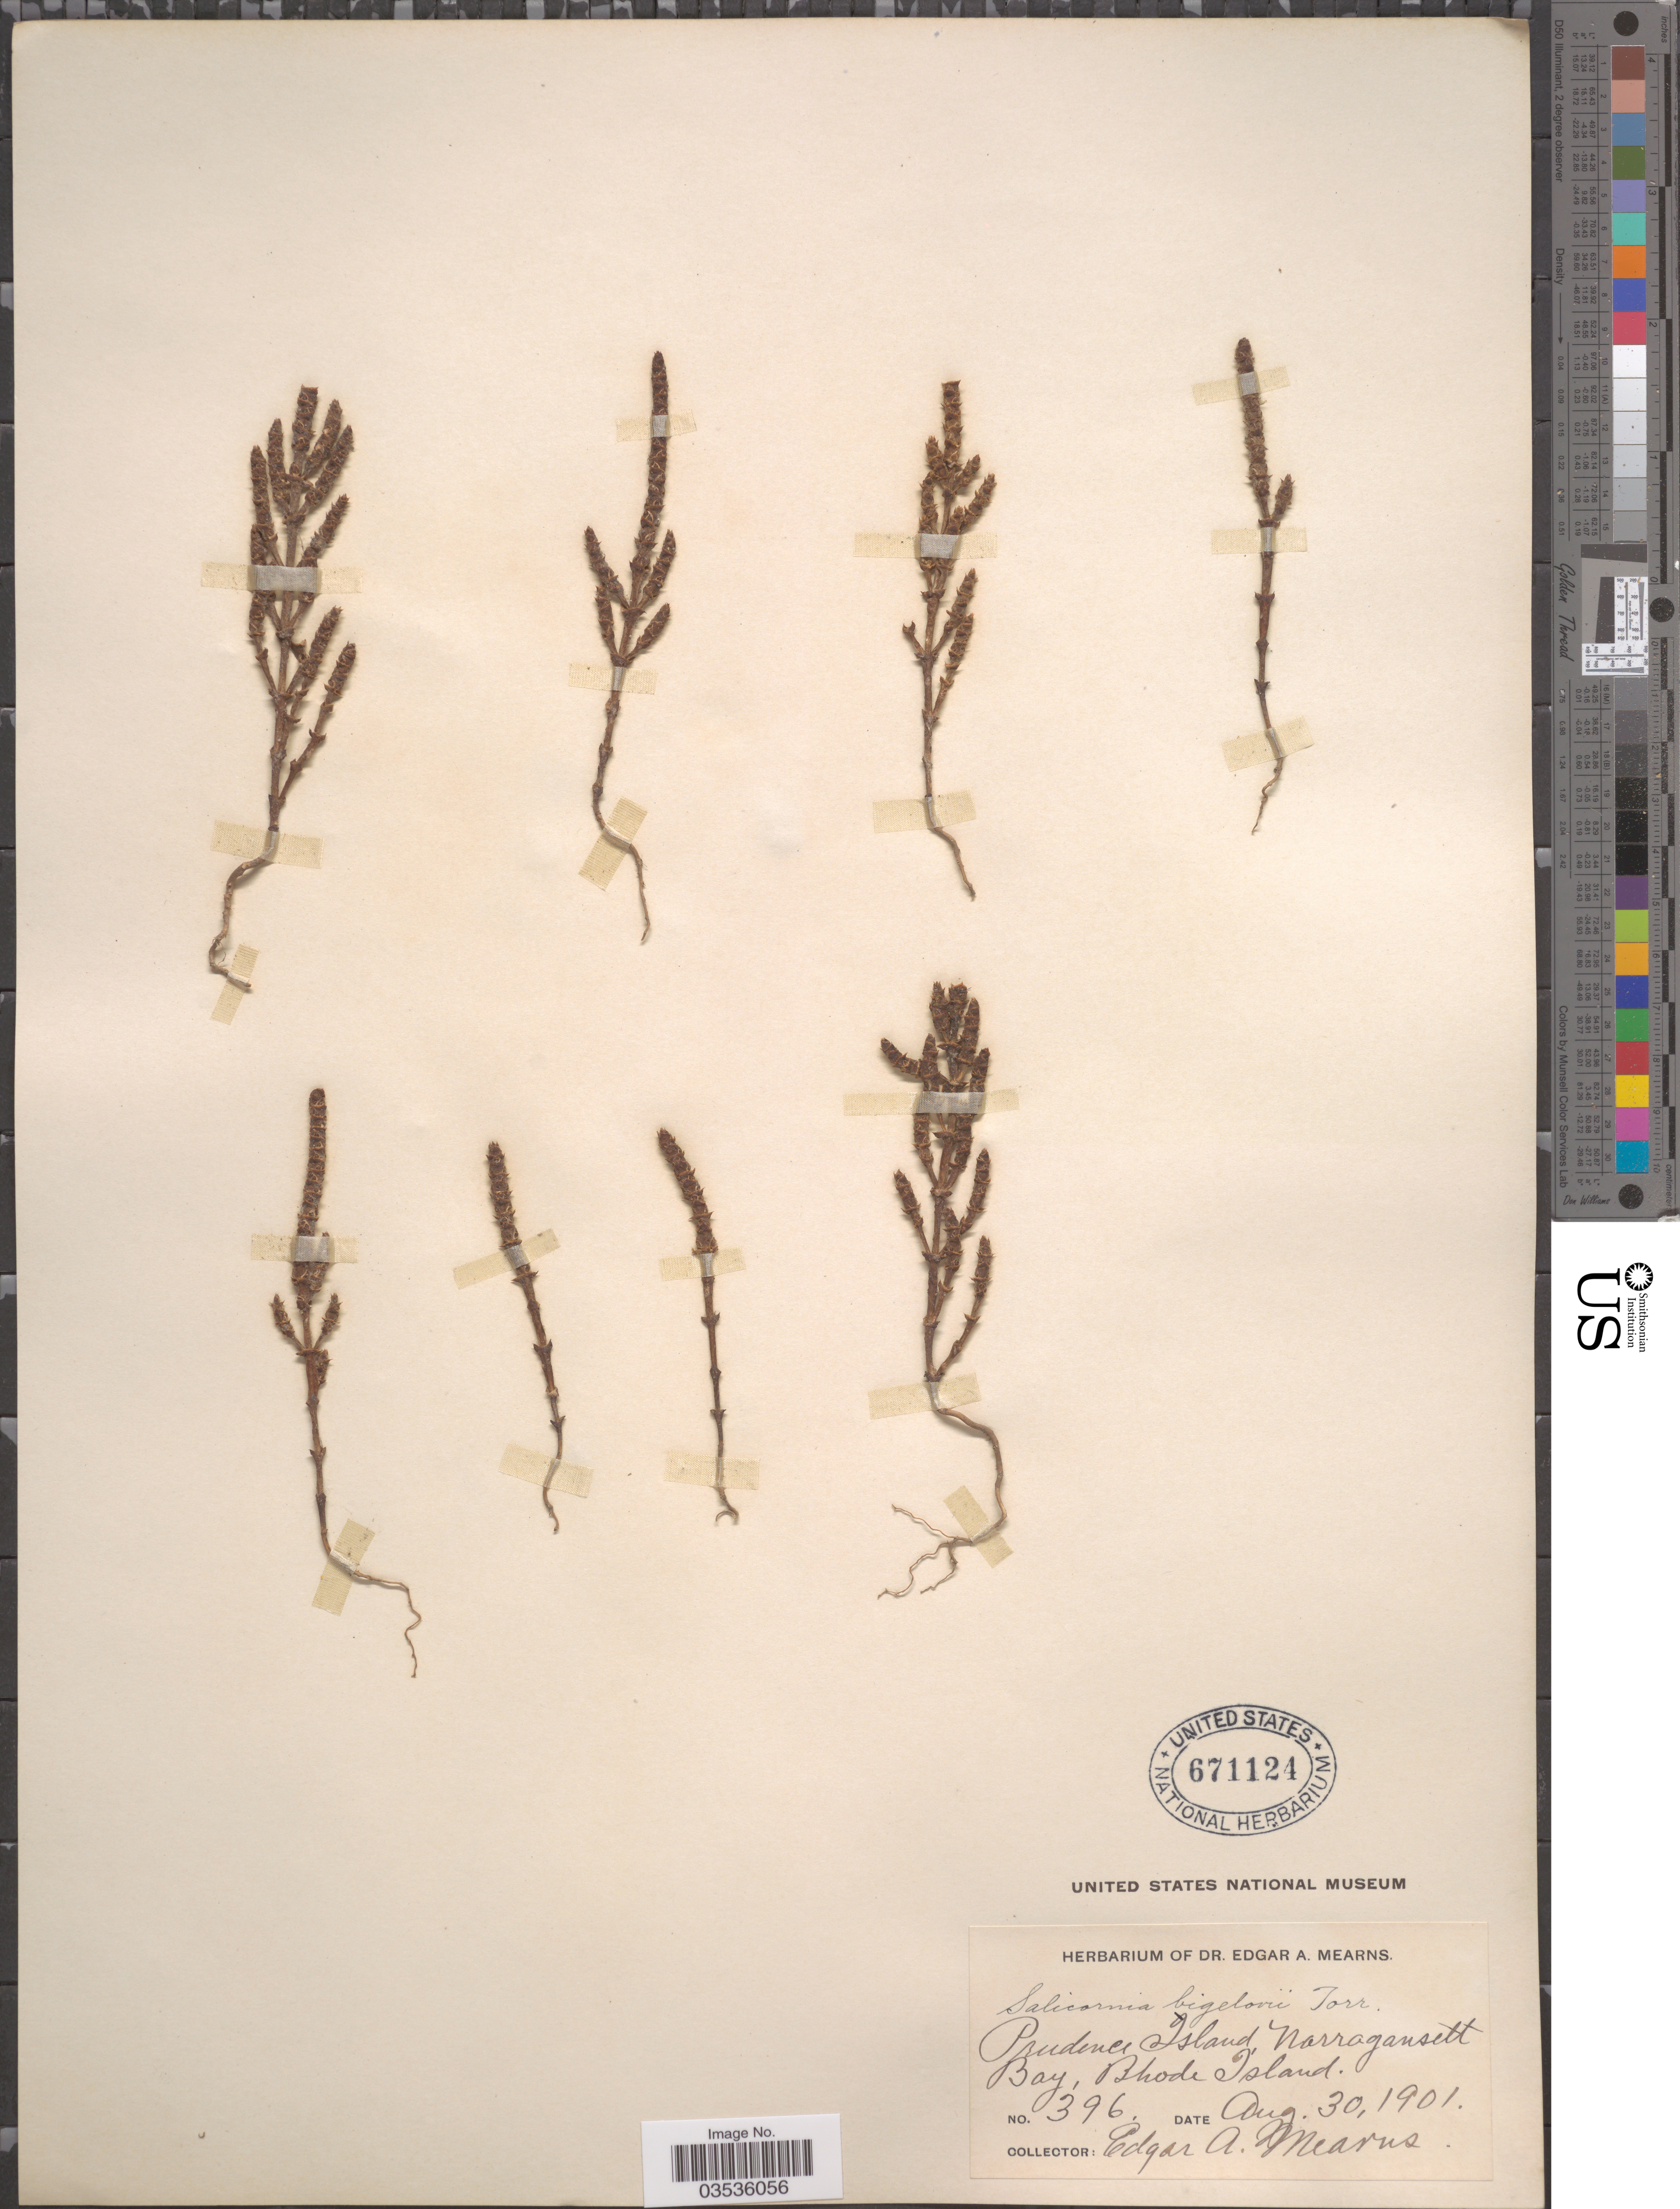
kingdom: Plantae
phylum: Tracheophyta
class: Magnoliopsida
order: Caryophyllales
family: Amaranthaceae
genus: Salicornia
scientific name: Salicornia bigelovii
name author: Torr.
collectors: E. A. Mearns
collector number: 396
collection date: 1901-08-30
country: United States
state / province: Rhode Island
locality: Prudence Island, Narragansett Bay.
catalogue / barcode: US 671124